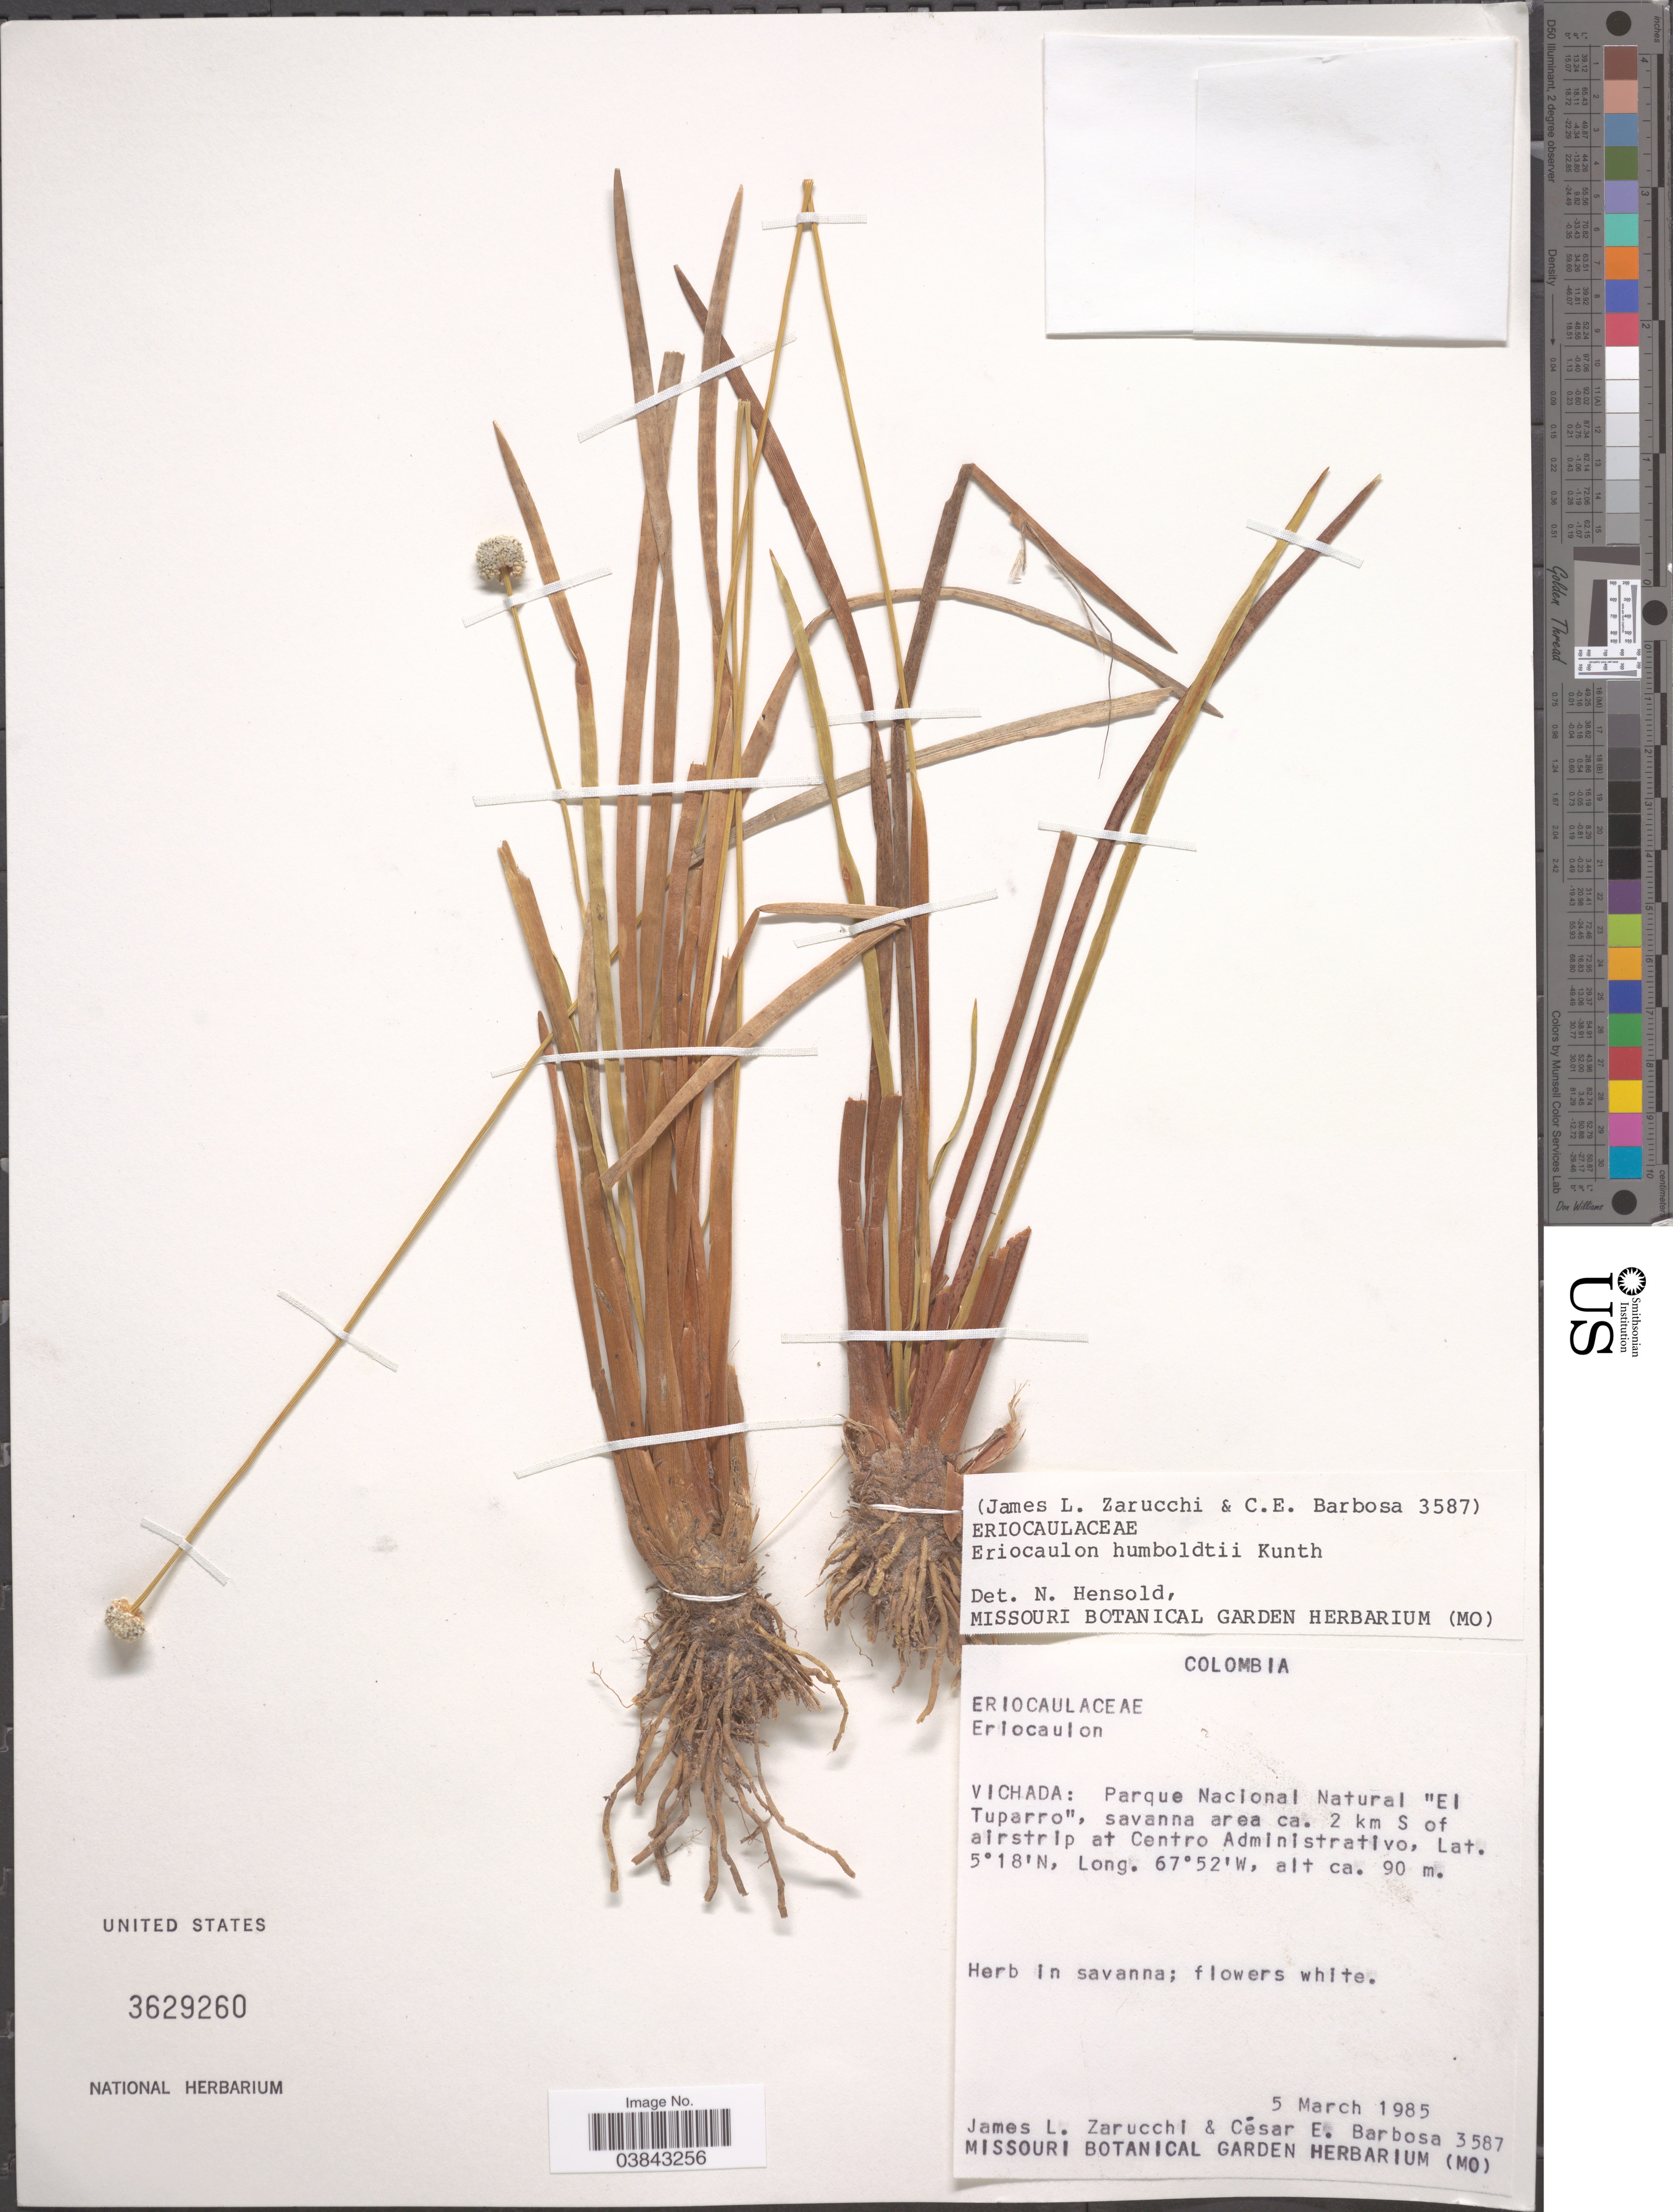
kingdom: Plantae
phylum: Tracheophyta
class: Liliopsida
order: Poales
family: Eriocaulaceae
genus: Eriocaulon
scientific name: Eriocaulon humboldtii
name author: Kunth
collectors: J. L. Zarucchi & C. E. Barbosa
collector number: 3587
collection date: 1985-03-05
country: Colombia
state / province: Vichada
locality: Parque Nacional Natural "El Tuparro", savanna area ca. 2 km S of airstrip at Centro Administrativo.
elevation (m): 90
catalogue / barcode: US 3629260